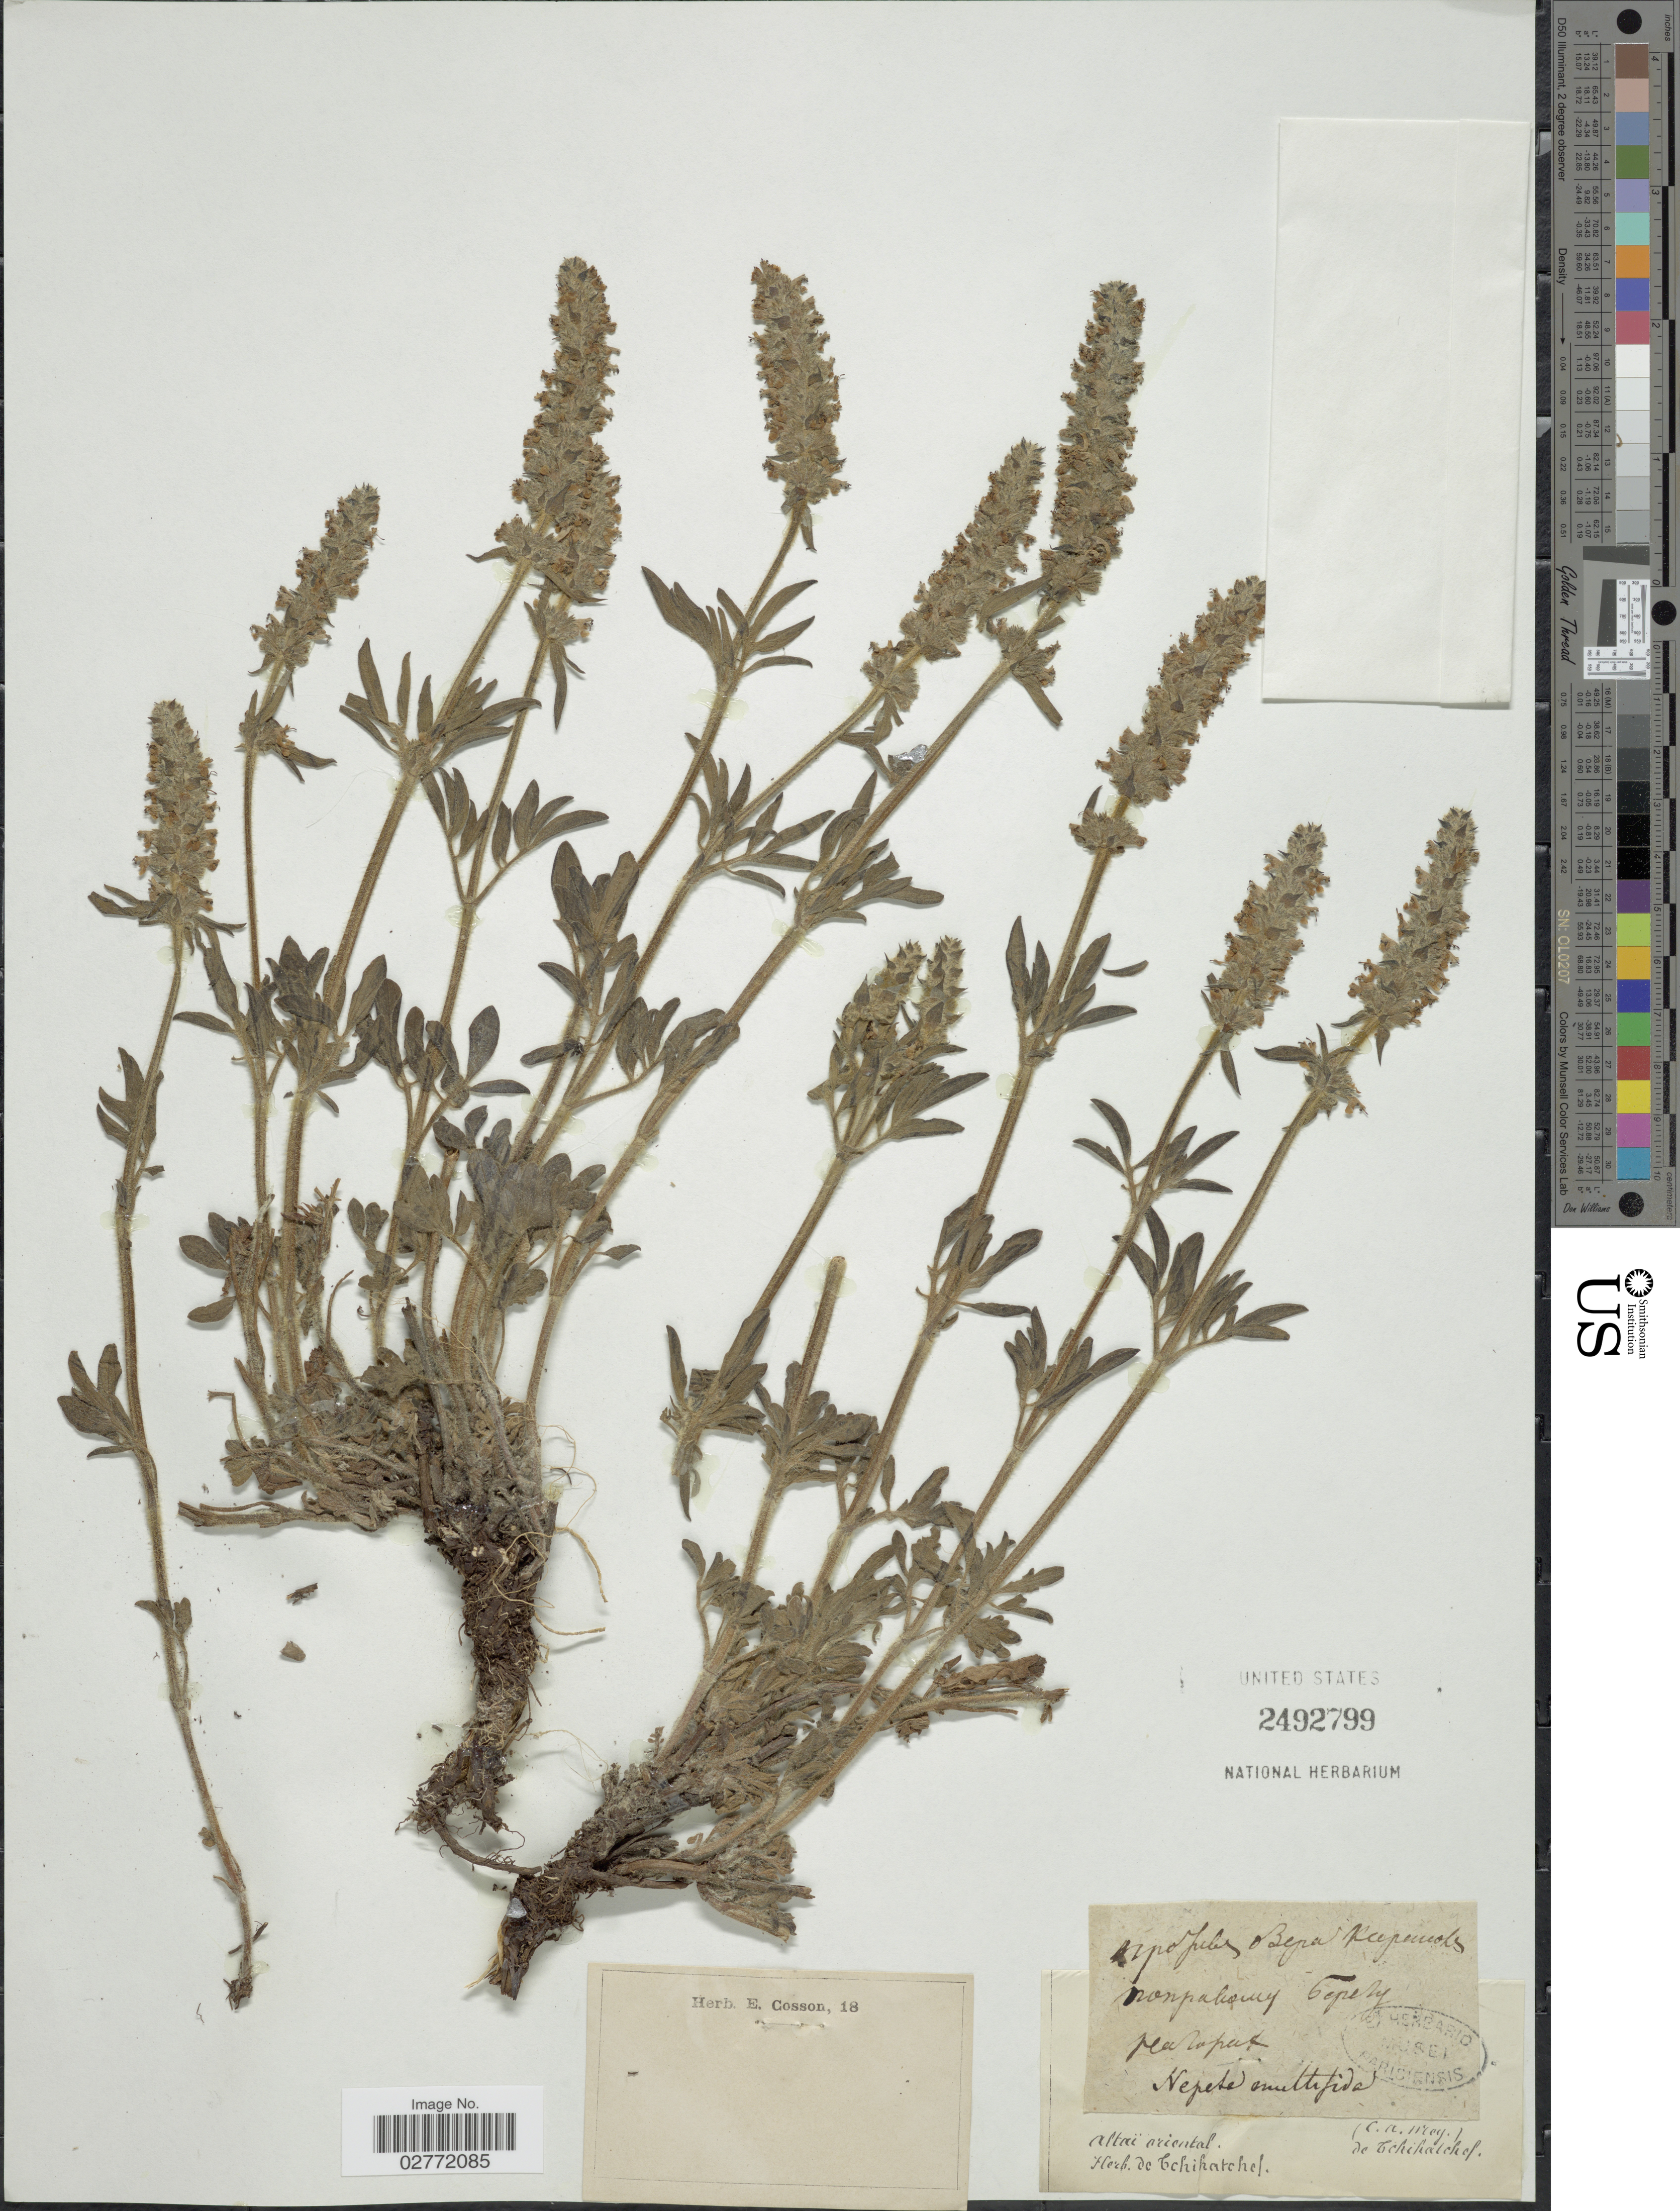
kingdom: Plantae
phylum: Tracheophyta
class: Magnoliopsida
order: Lamiales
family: Lamiaceae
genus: Nepeta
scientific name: Nepeta multifida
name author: L.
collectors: De Tchikatchef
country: Russian Federation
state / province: Altai Republic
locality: Altaï oriental.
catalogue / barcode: US 2492799